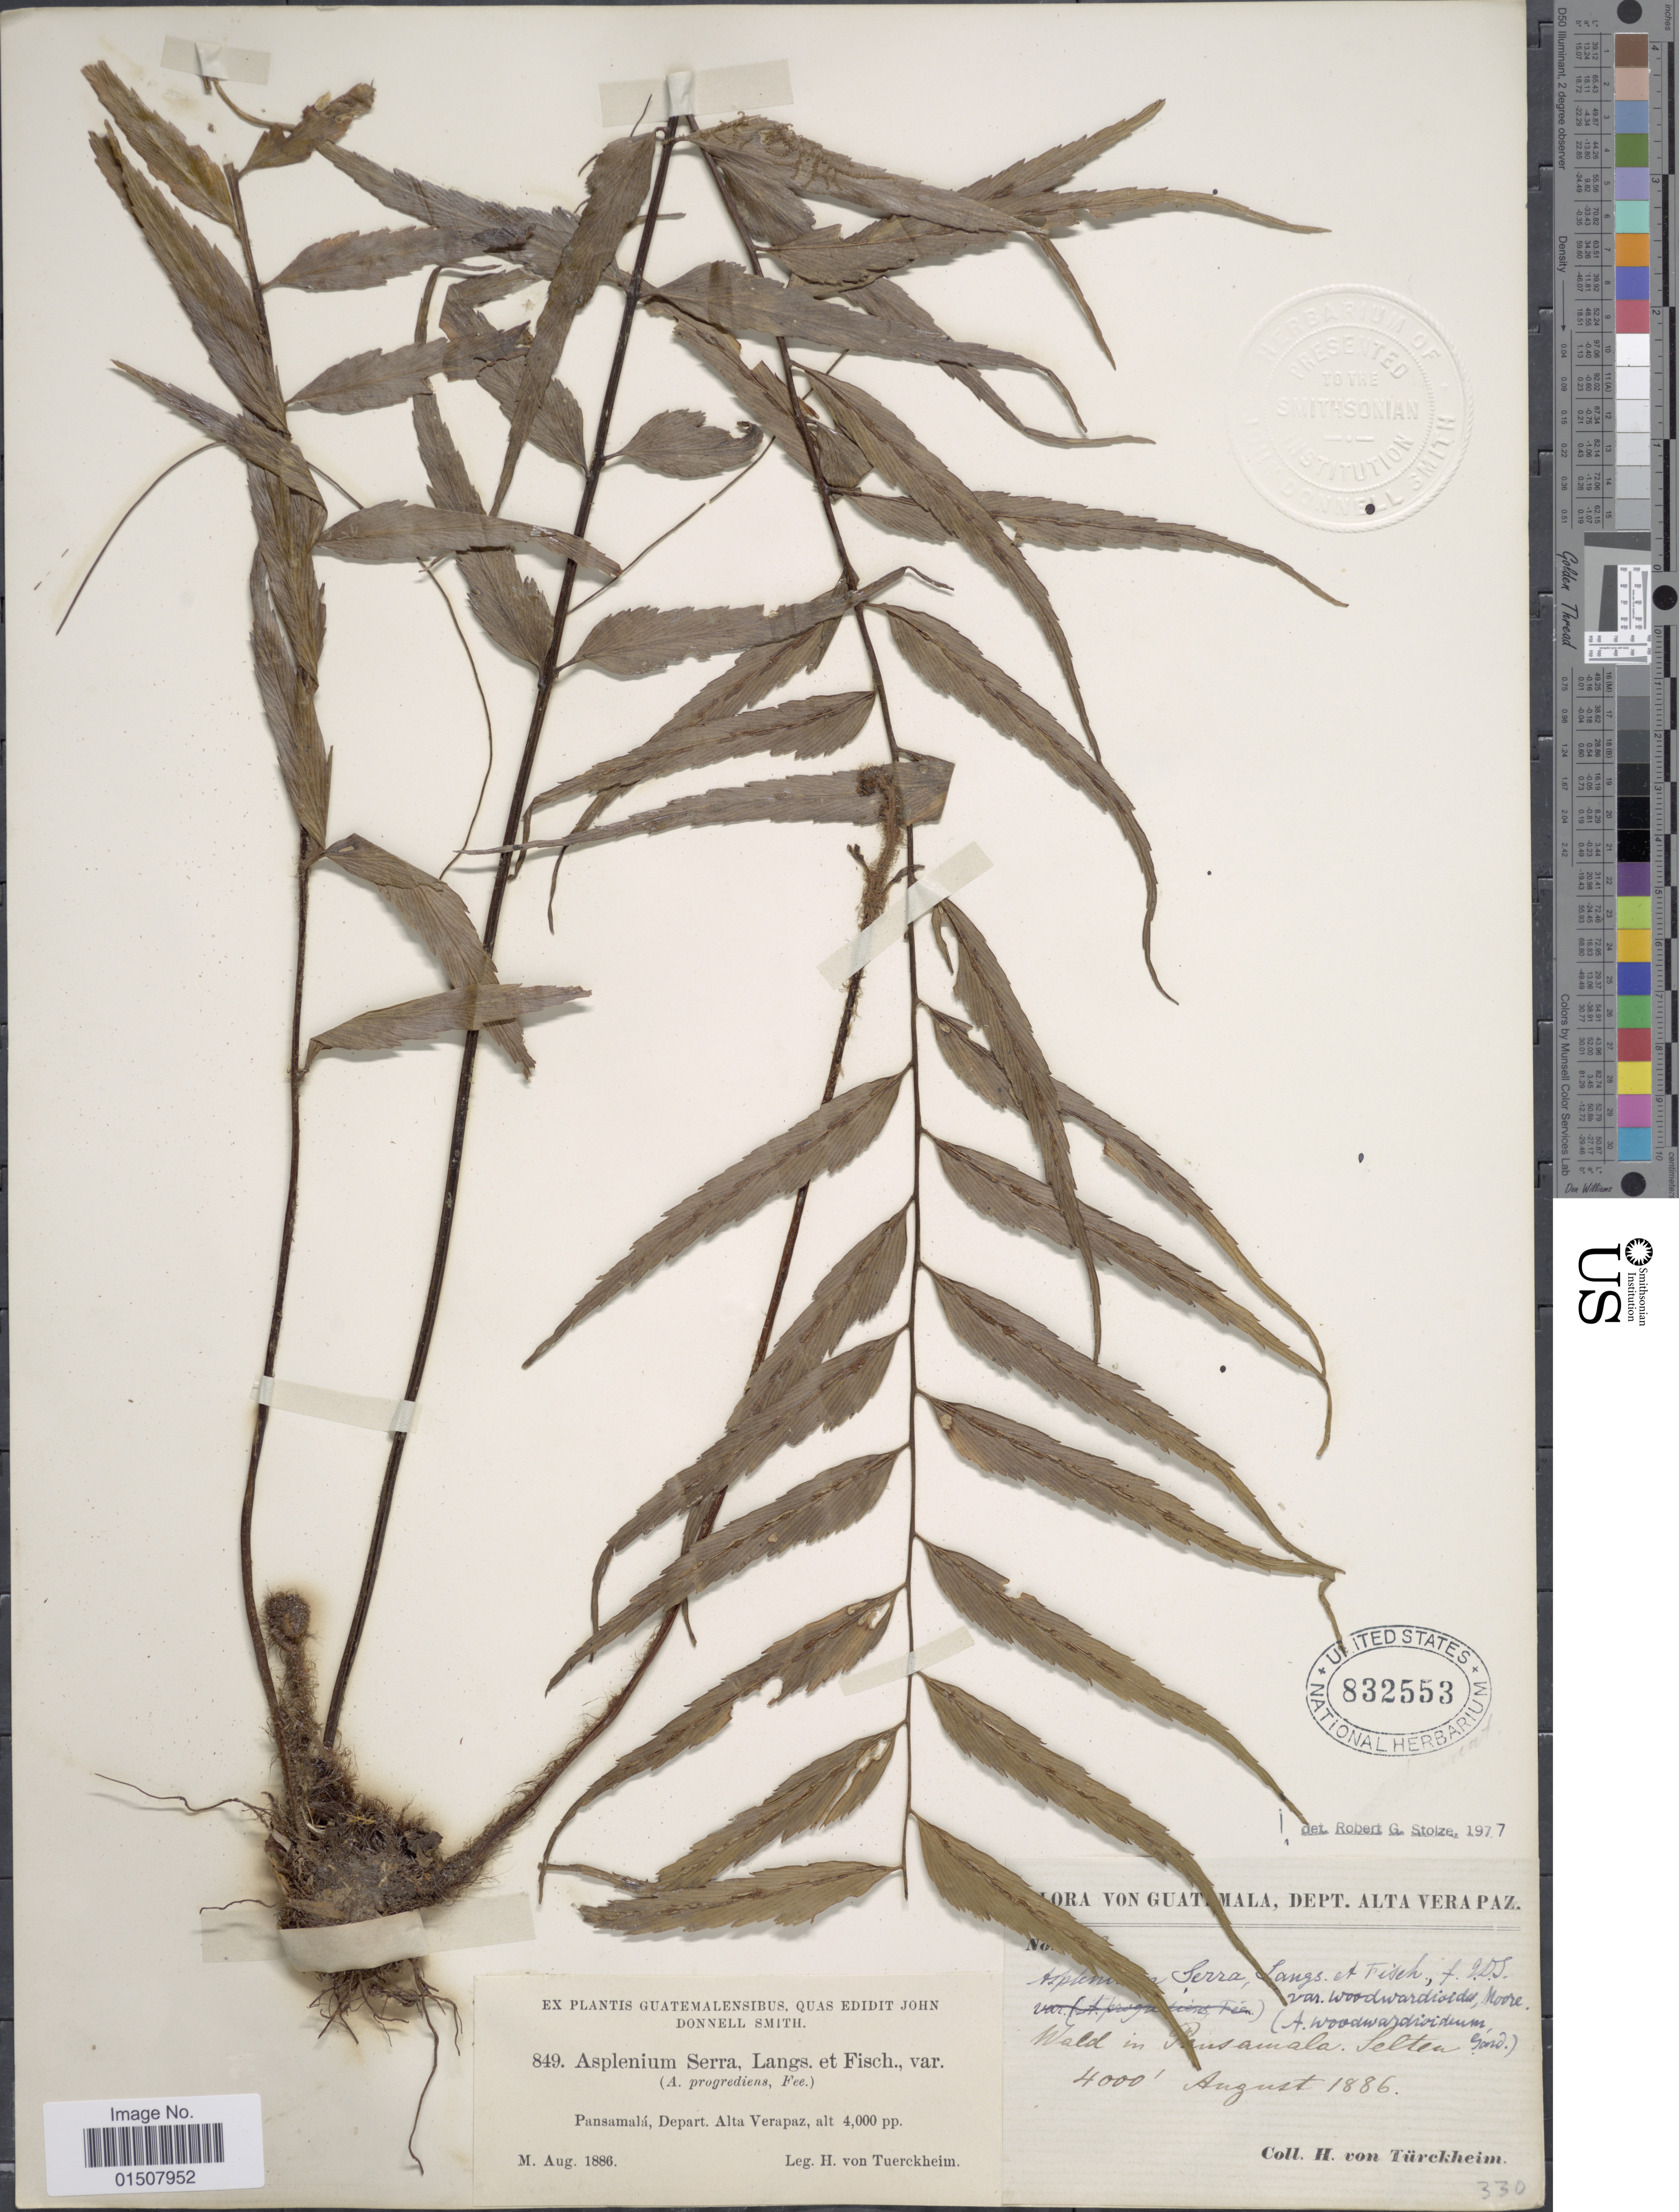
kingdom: Plantae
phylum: Tracheophyta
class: Polypodiopsida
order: Polypodiales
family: Aspleniaceae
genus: Asplenium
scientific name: Asplenium serra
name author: Langsd. & Fisch.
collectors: H. von Türckheim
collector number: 849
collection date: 1886-08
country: Guatemala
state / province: Alta Verapaz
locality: Pansamala, Depart. Alta Verapaz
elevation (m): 1219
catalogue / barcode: US 832553